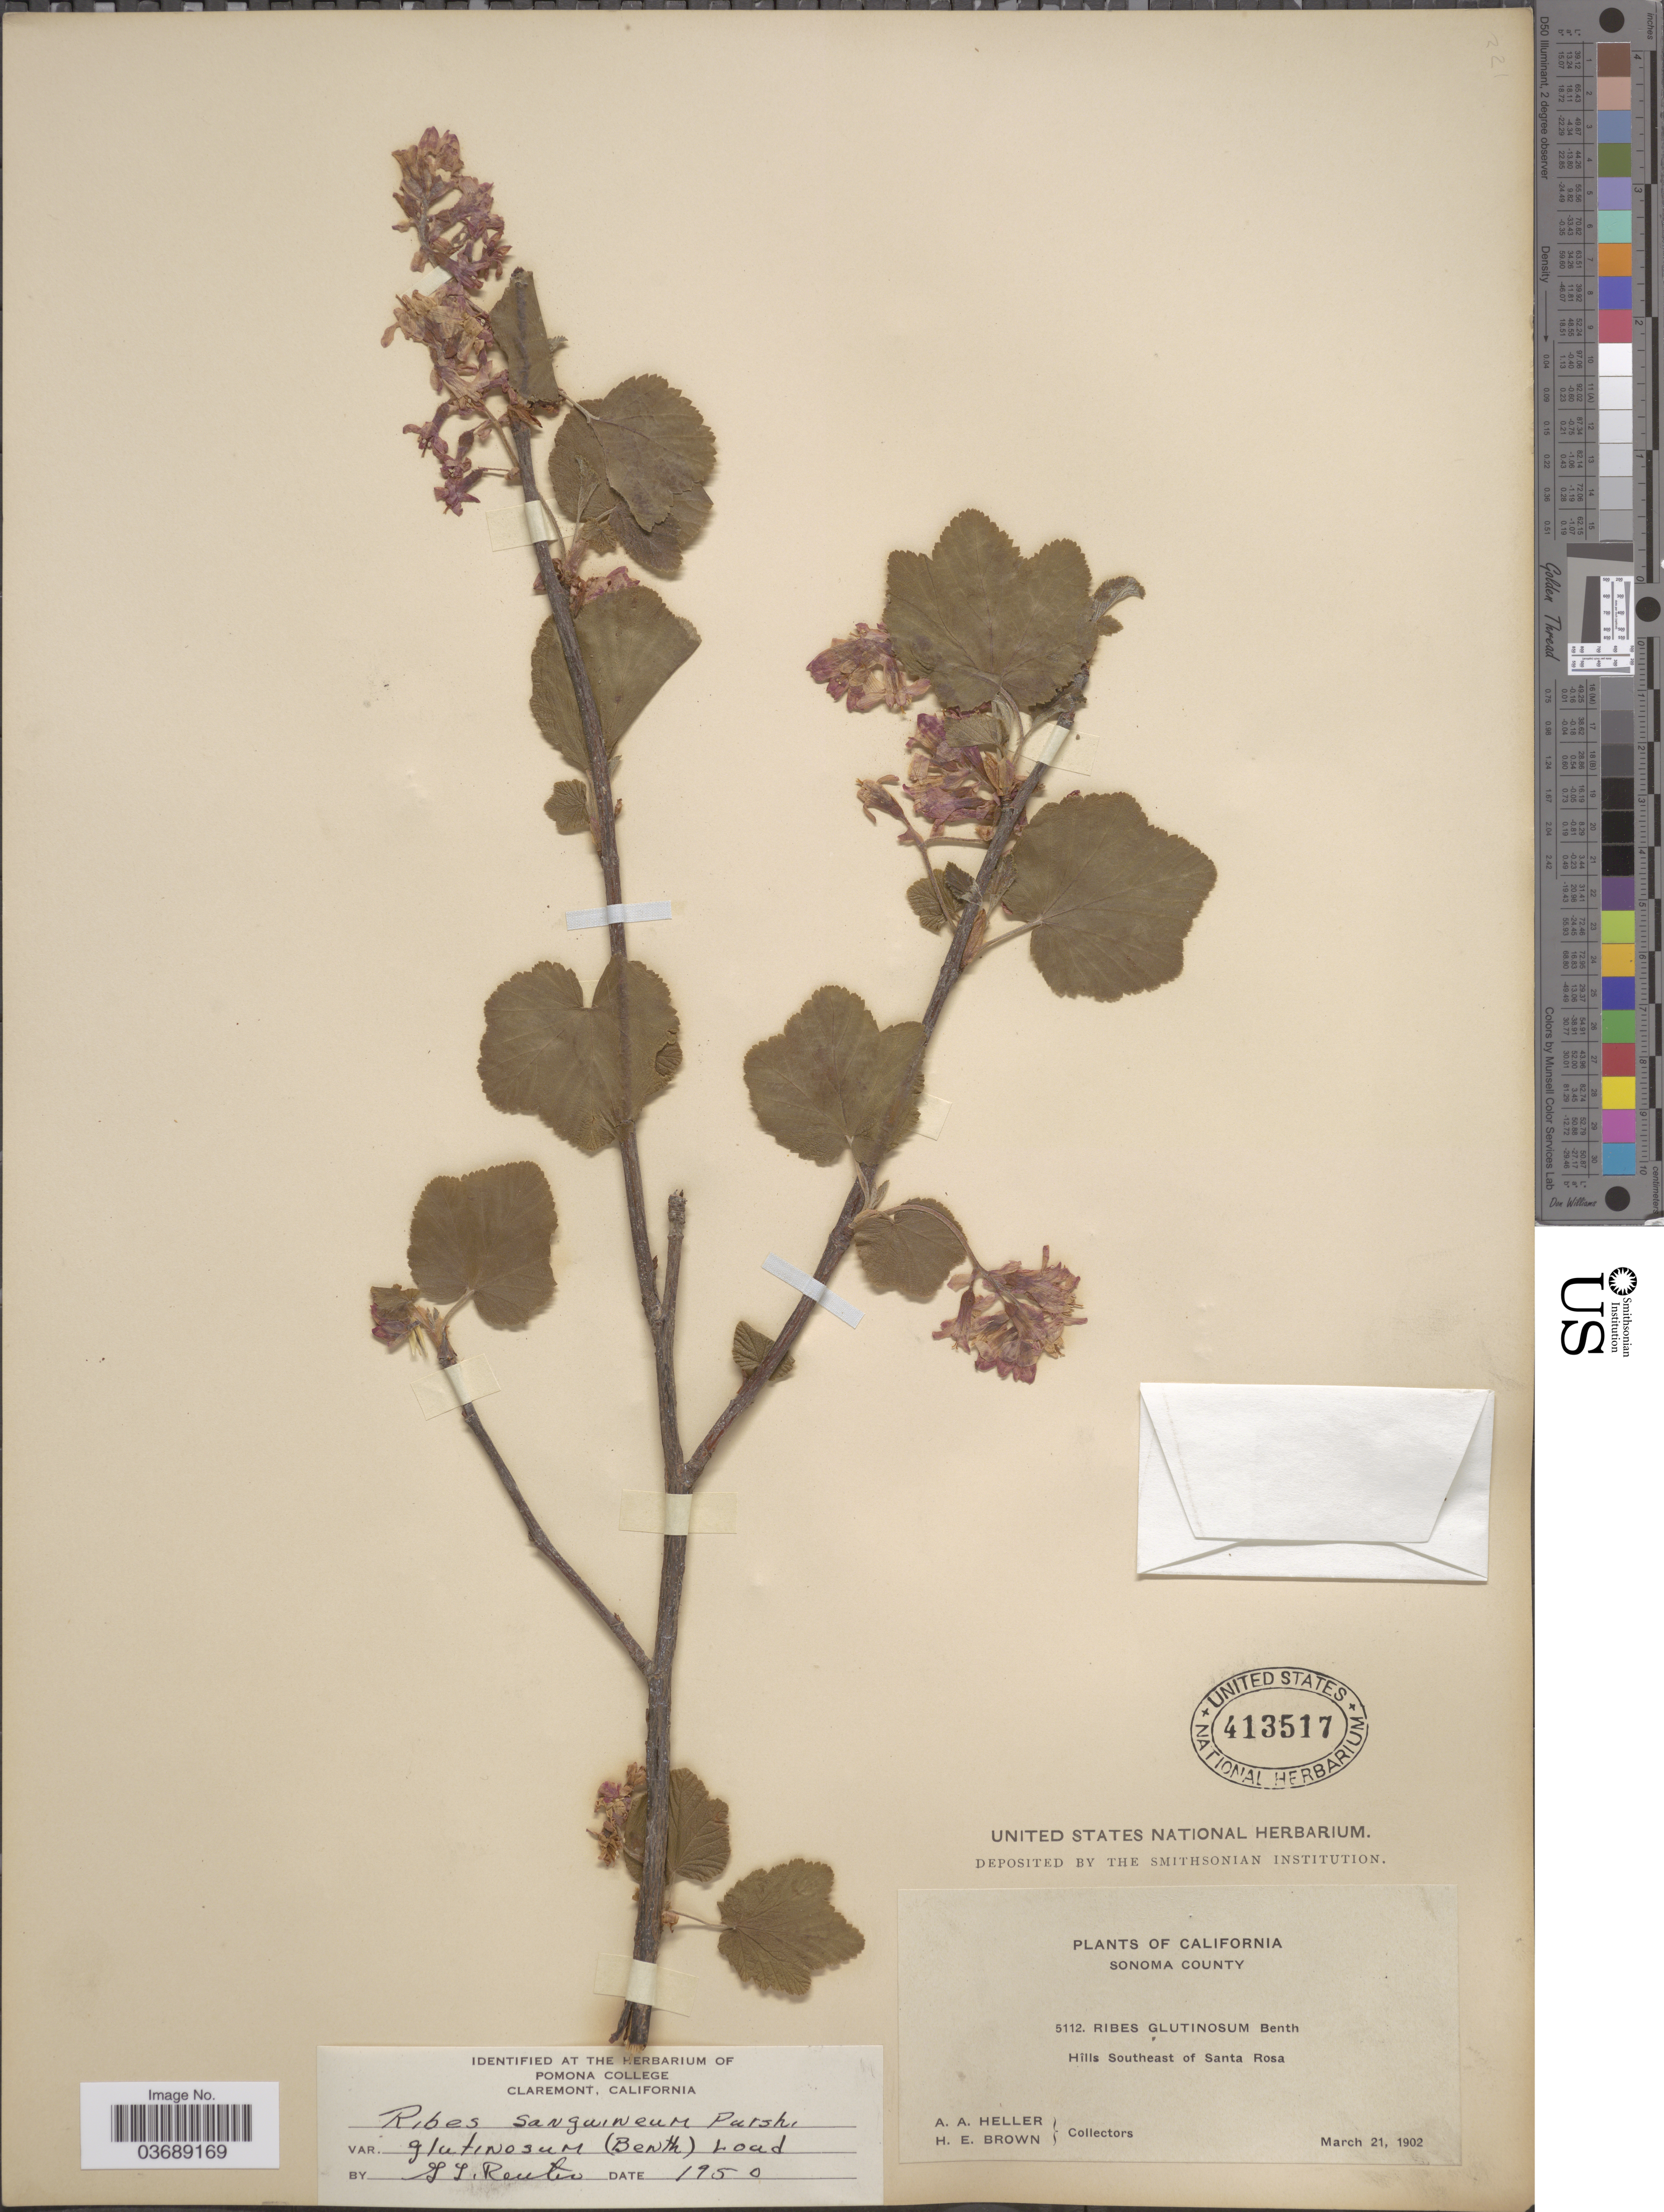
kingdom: Plantae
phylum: Tracheophyta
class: Magnoliopsida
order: Saxifragales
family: Grossulariaceae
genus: Ribes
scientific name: Ribes sanguineum var. glutinosum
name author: (Benth.) Loudon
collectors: A. A. Heller & H. E. Brown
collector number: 5112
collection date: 1902-03-21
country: United States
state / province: California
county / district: Sonoma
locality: Sonoma County. Hills Southeast of Santa Rosa.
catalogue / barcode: US 413517